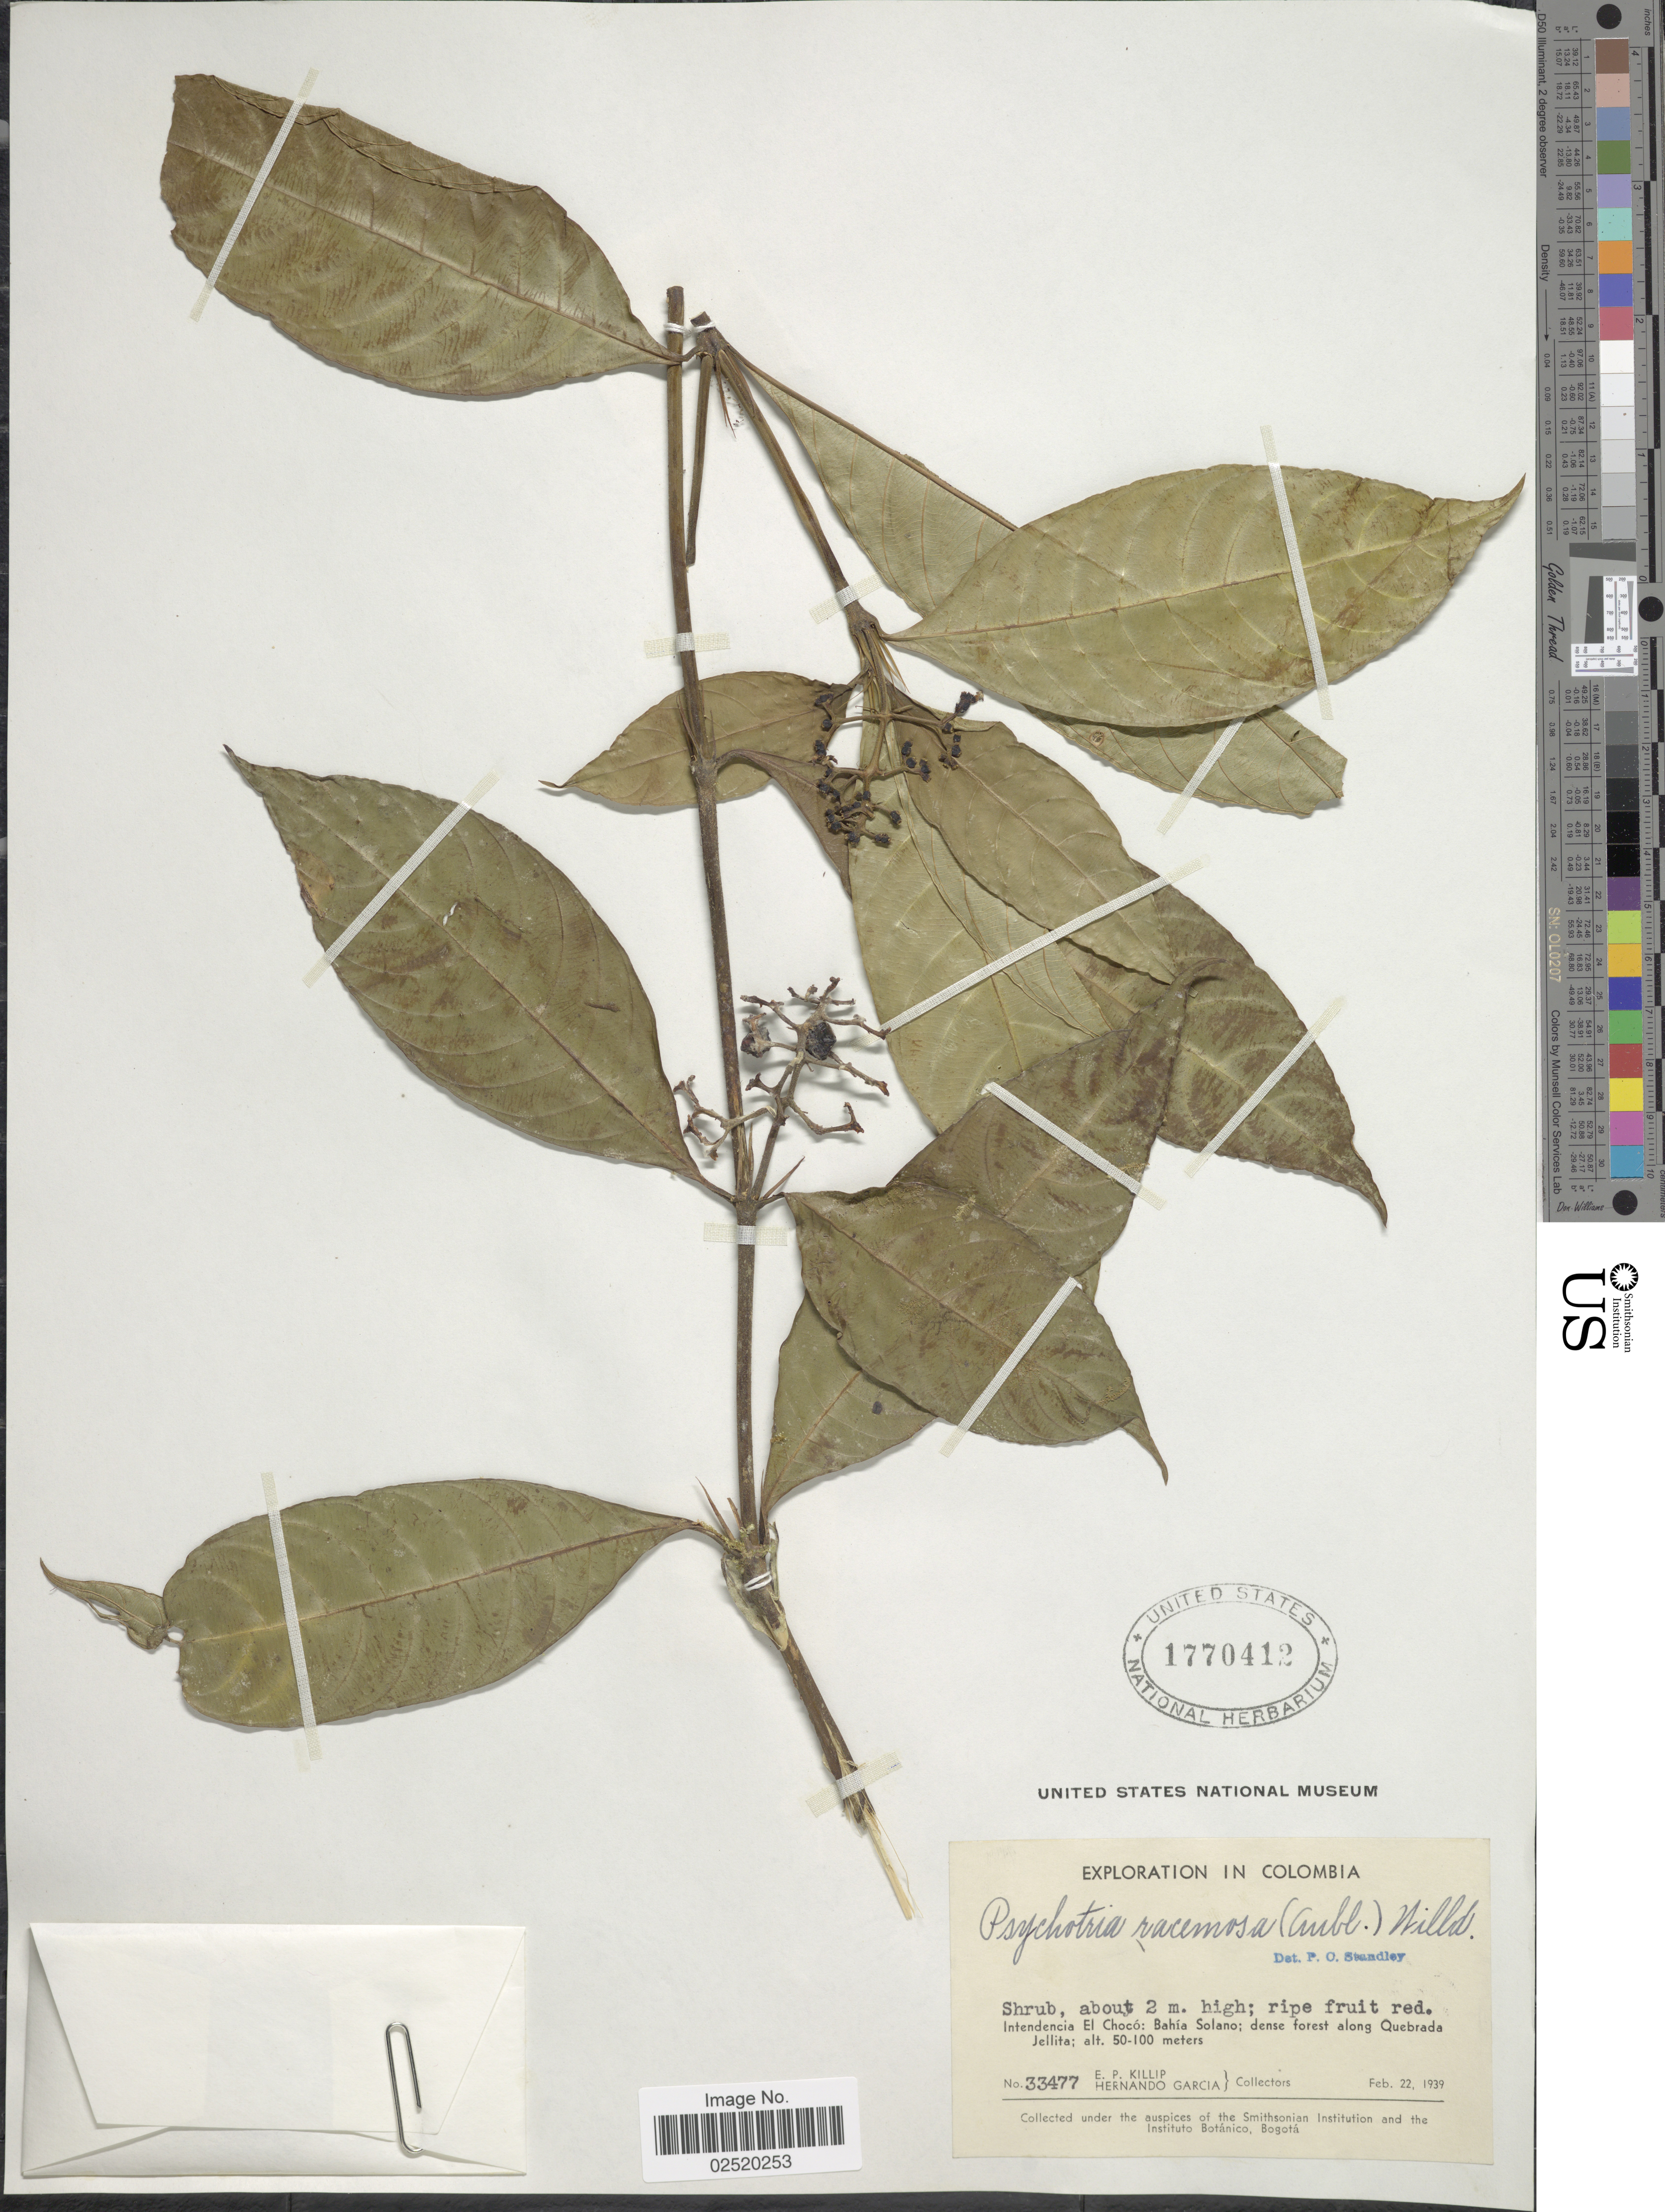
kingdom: Plantae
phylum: Tracheophyta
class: Magnoliopsida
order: Gentianales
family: Rubiaceae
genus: Psychotria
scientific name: Psychotria racemosa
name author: Rich.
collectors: E. P. Killip & H. Garcia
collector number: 33477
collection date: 1939-02-22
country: Colombia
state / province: Chocó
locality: Intendencia El Choco: Bahia Solano, dense forest along Quebrada Jellita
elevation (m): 50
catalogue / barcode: US 1770412